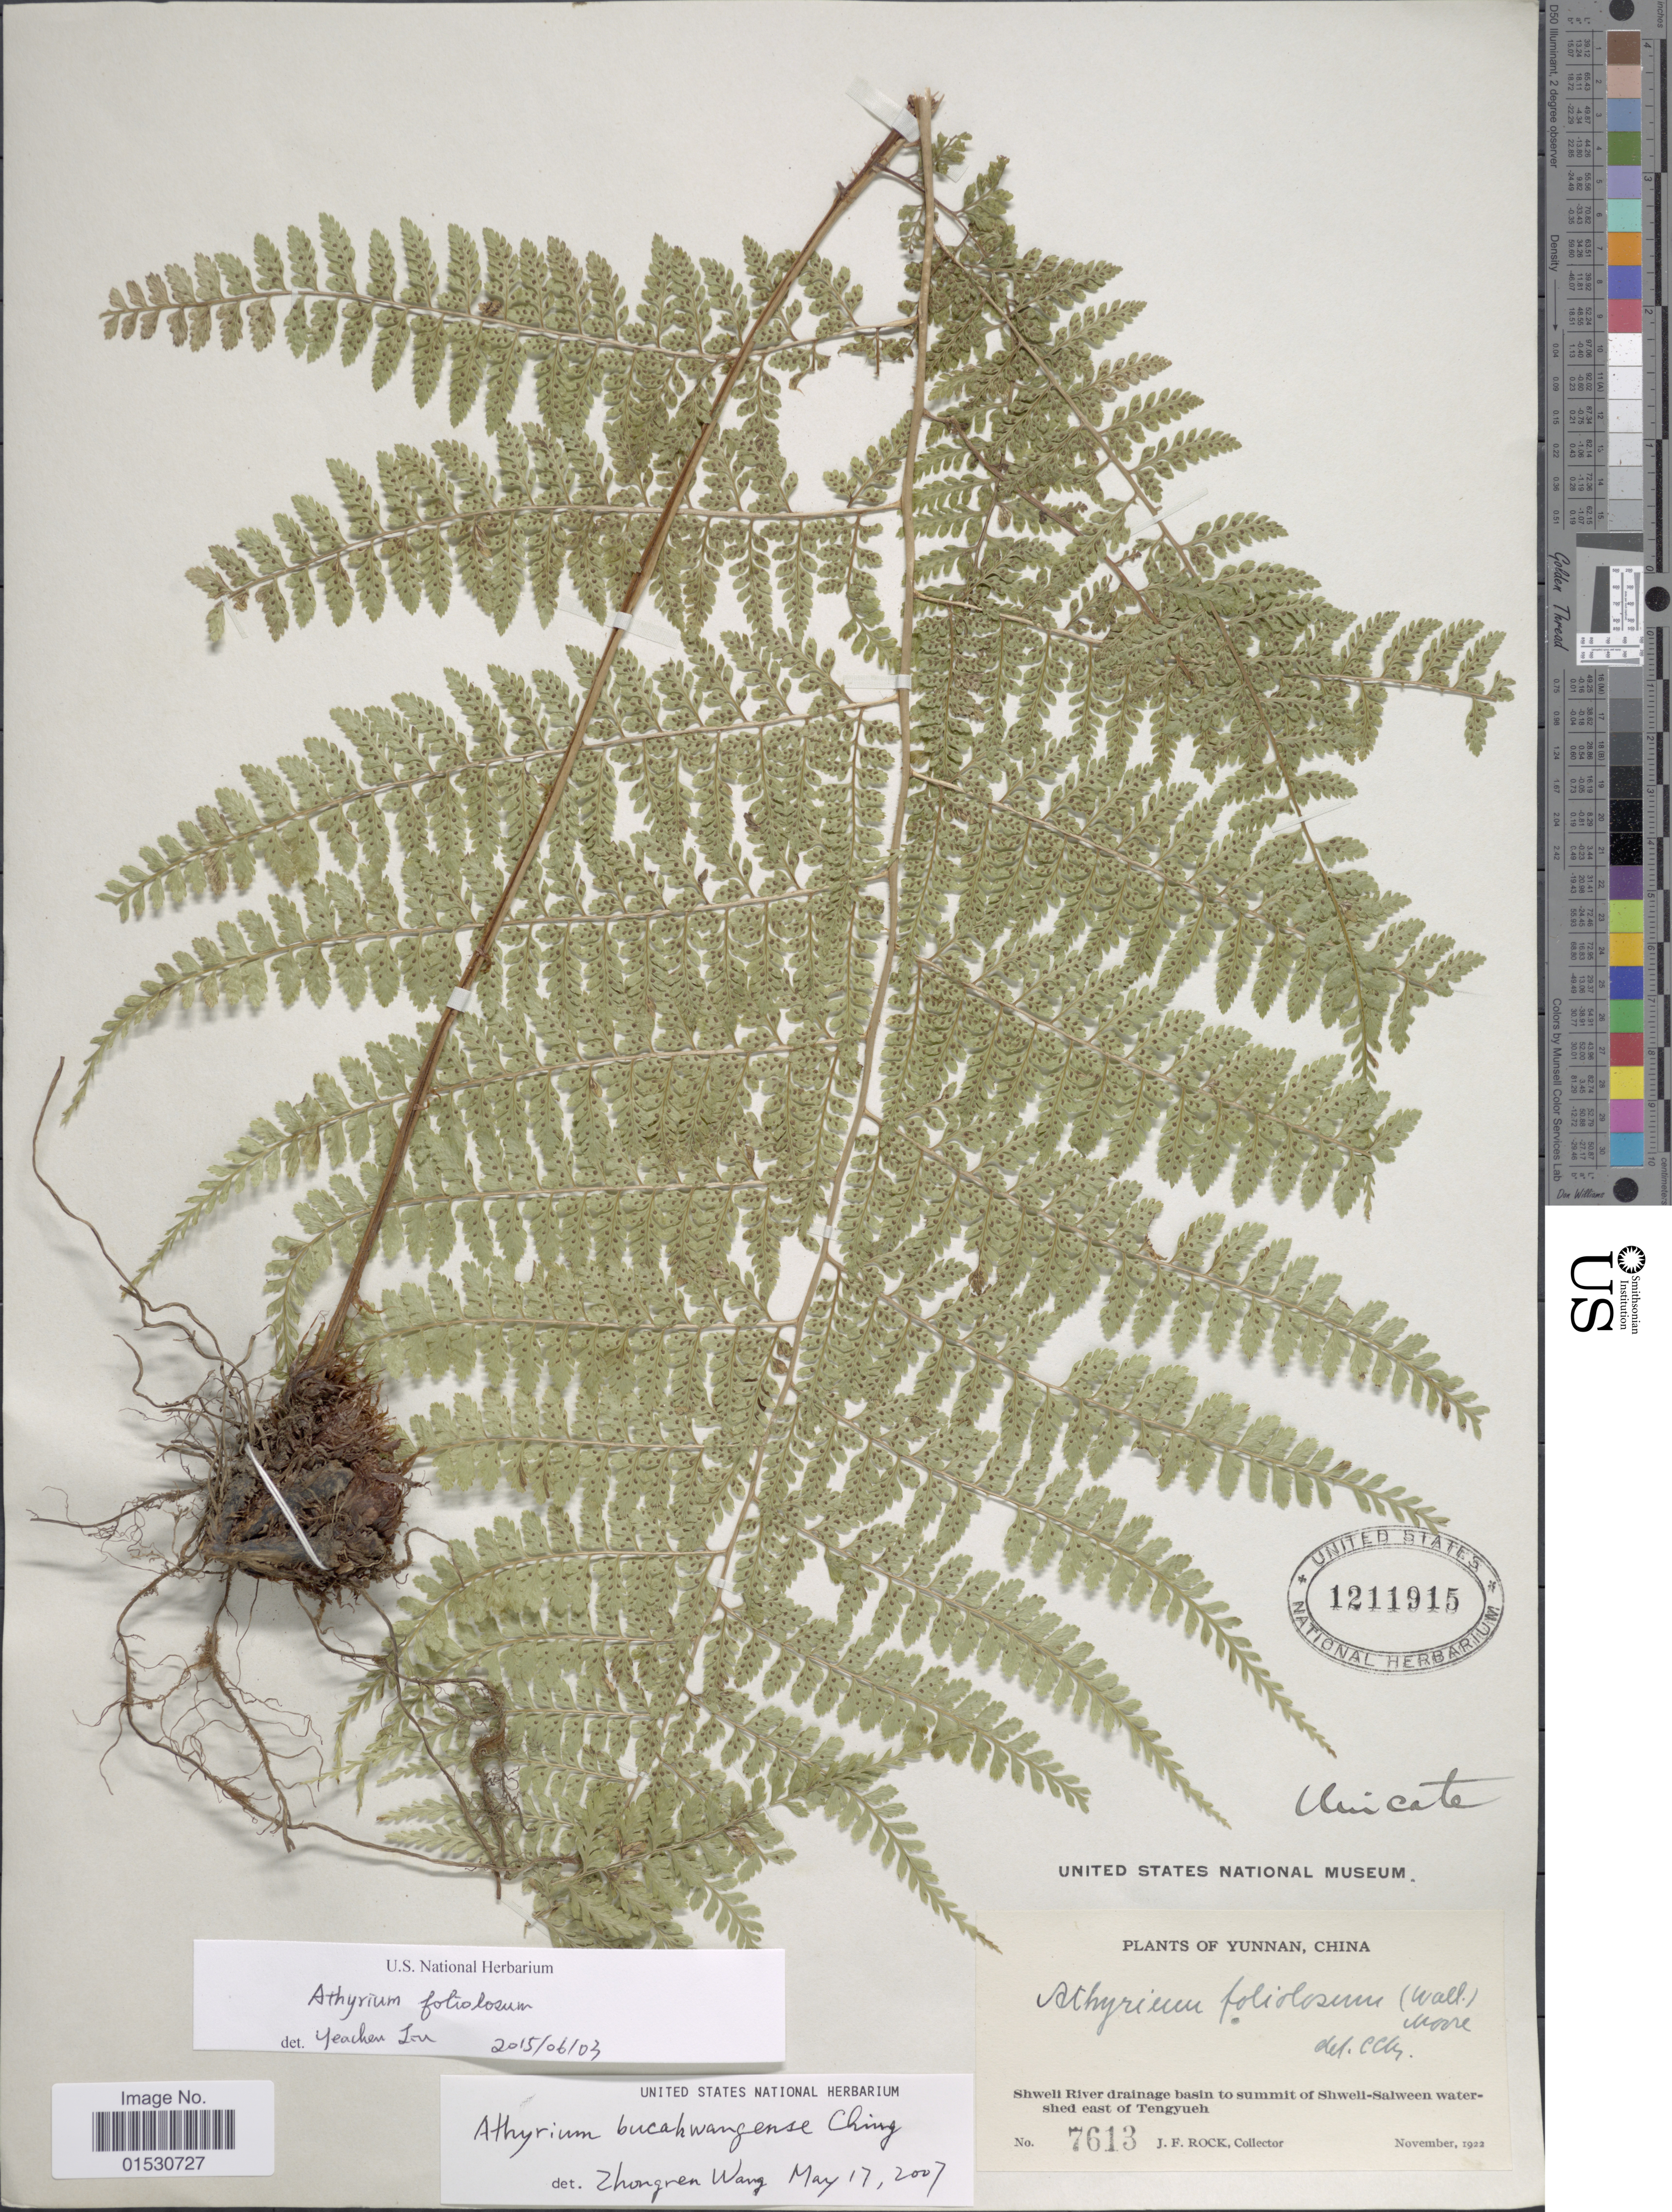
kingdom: Plantae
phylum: Tracheophyta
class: Polypodiopsida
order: Polypodiales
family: Athyriaceae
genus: Athyrium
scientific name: Athyrium foliolosum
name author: (Wall.) T. Moore ex Sm.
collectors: J. Rock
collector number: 7613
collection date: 1922-11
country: China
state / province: Yunnan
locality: Shweli River drainage basin to summit of Shweli-Salween watershed east of Tengyueh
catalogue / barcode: US 1211915